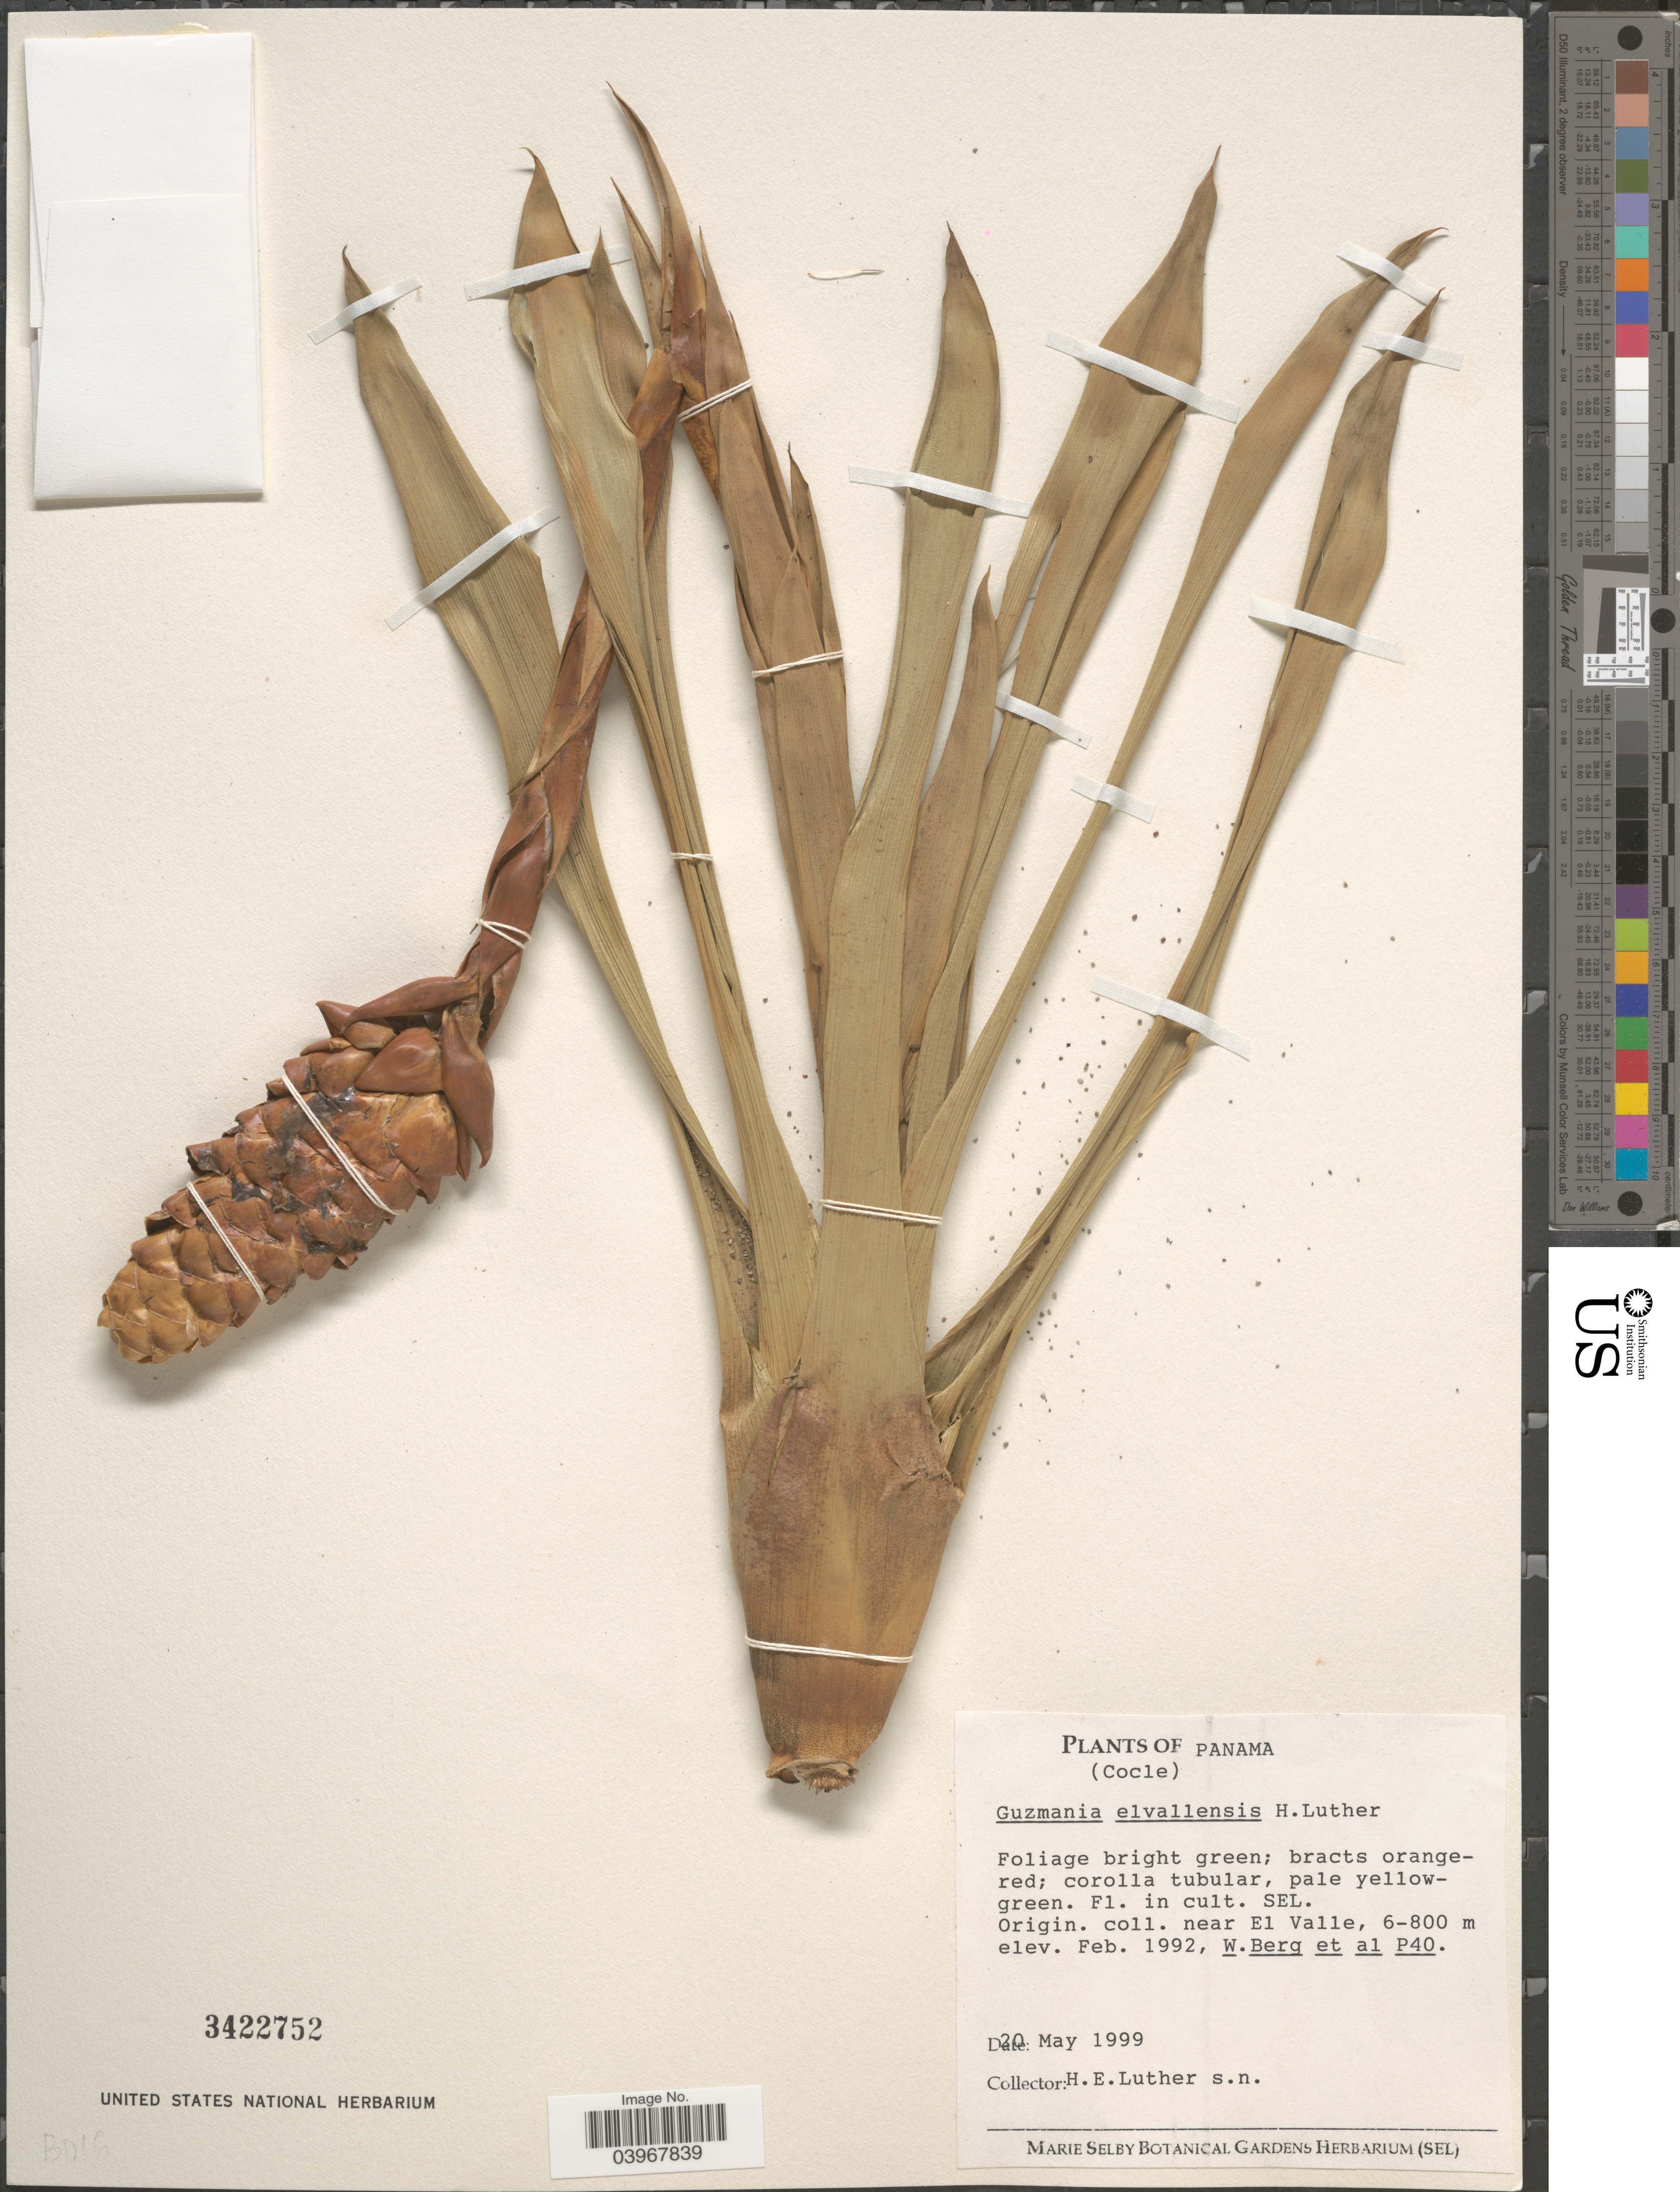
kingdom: Plantae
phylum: Tracheophyta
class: Liliopsida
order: Poales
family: Bromeliaceae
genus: Guzmania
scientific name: Guzmania elvallensis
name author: H.E. Luther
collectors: Hans E. Luther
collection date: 1999-05-20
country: Panama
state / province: Cocle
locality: Marie Selby Botanical Gardens Herbarium (SEL).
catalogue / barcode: US 3422752